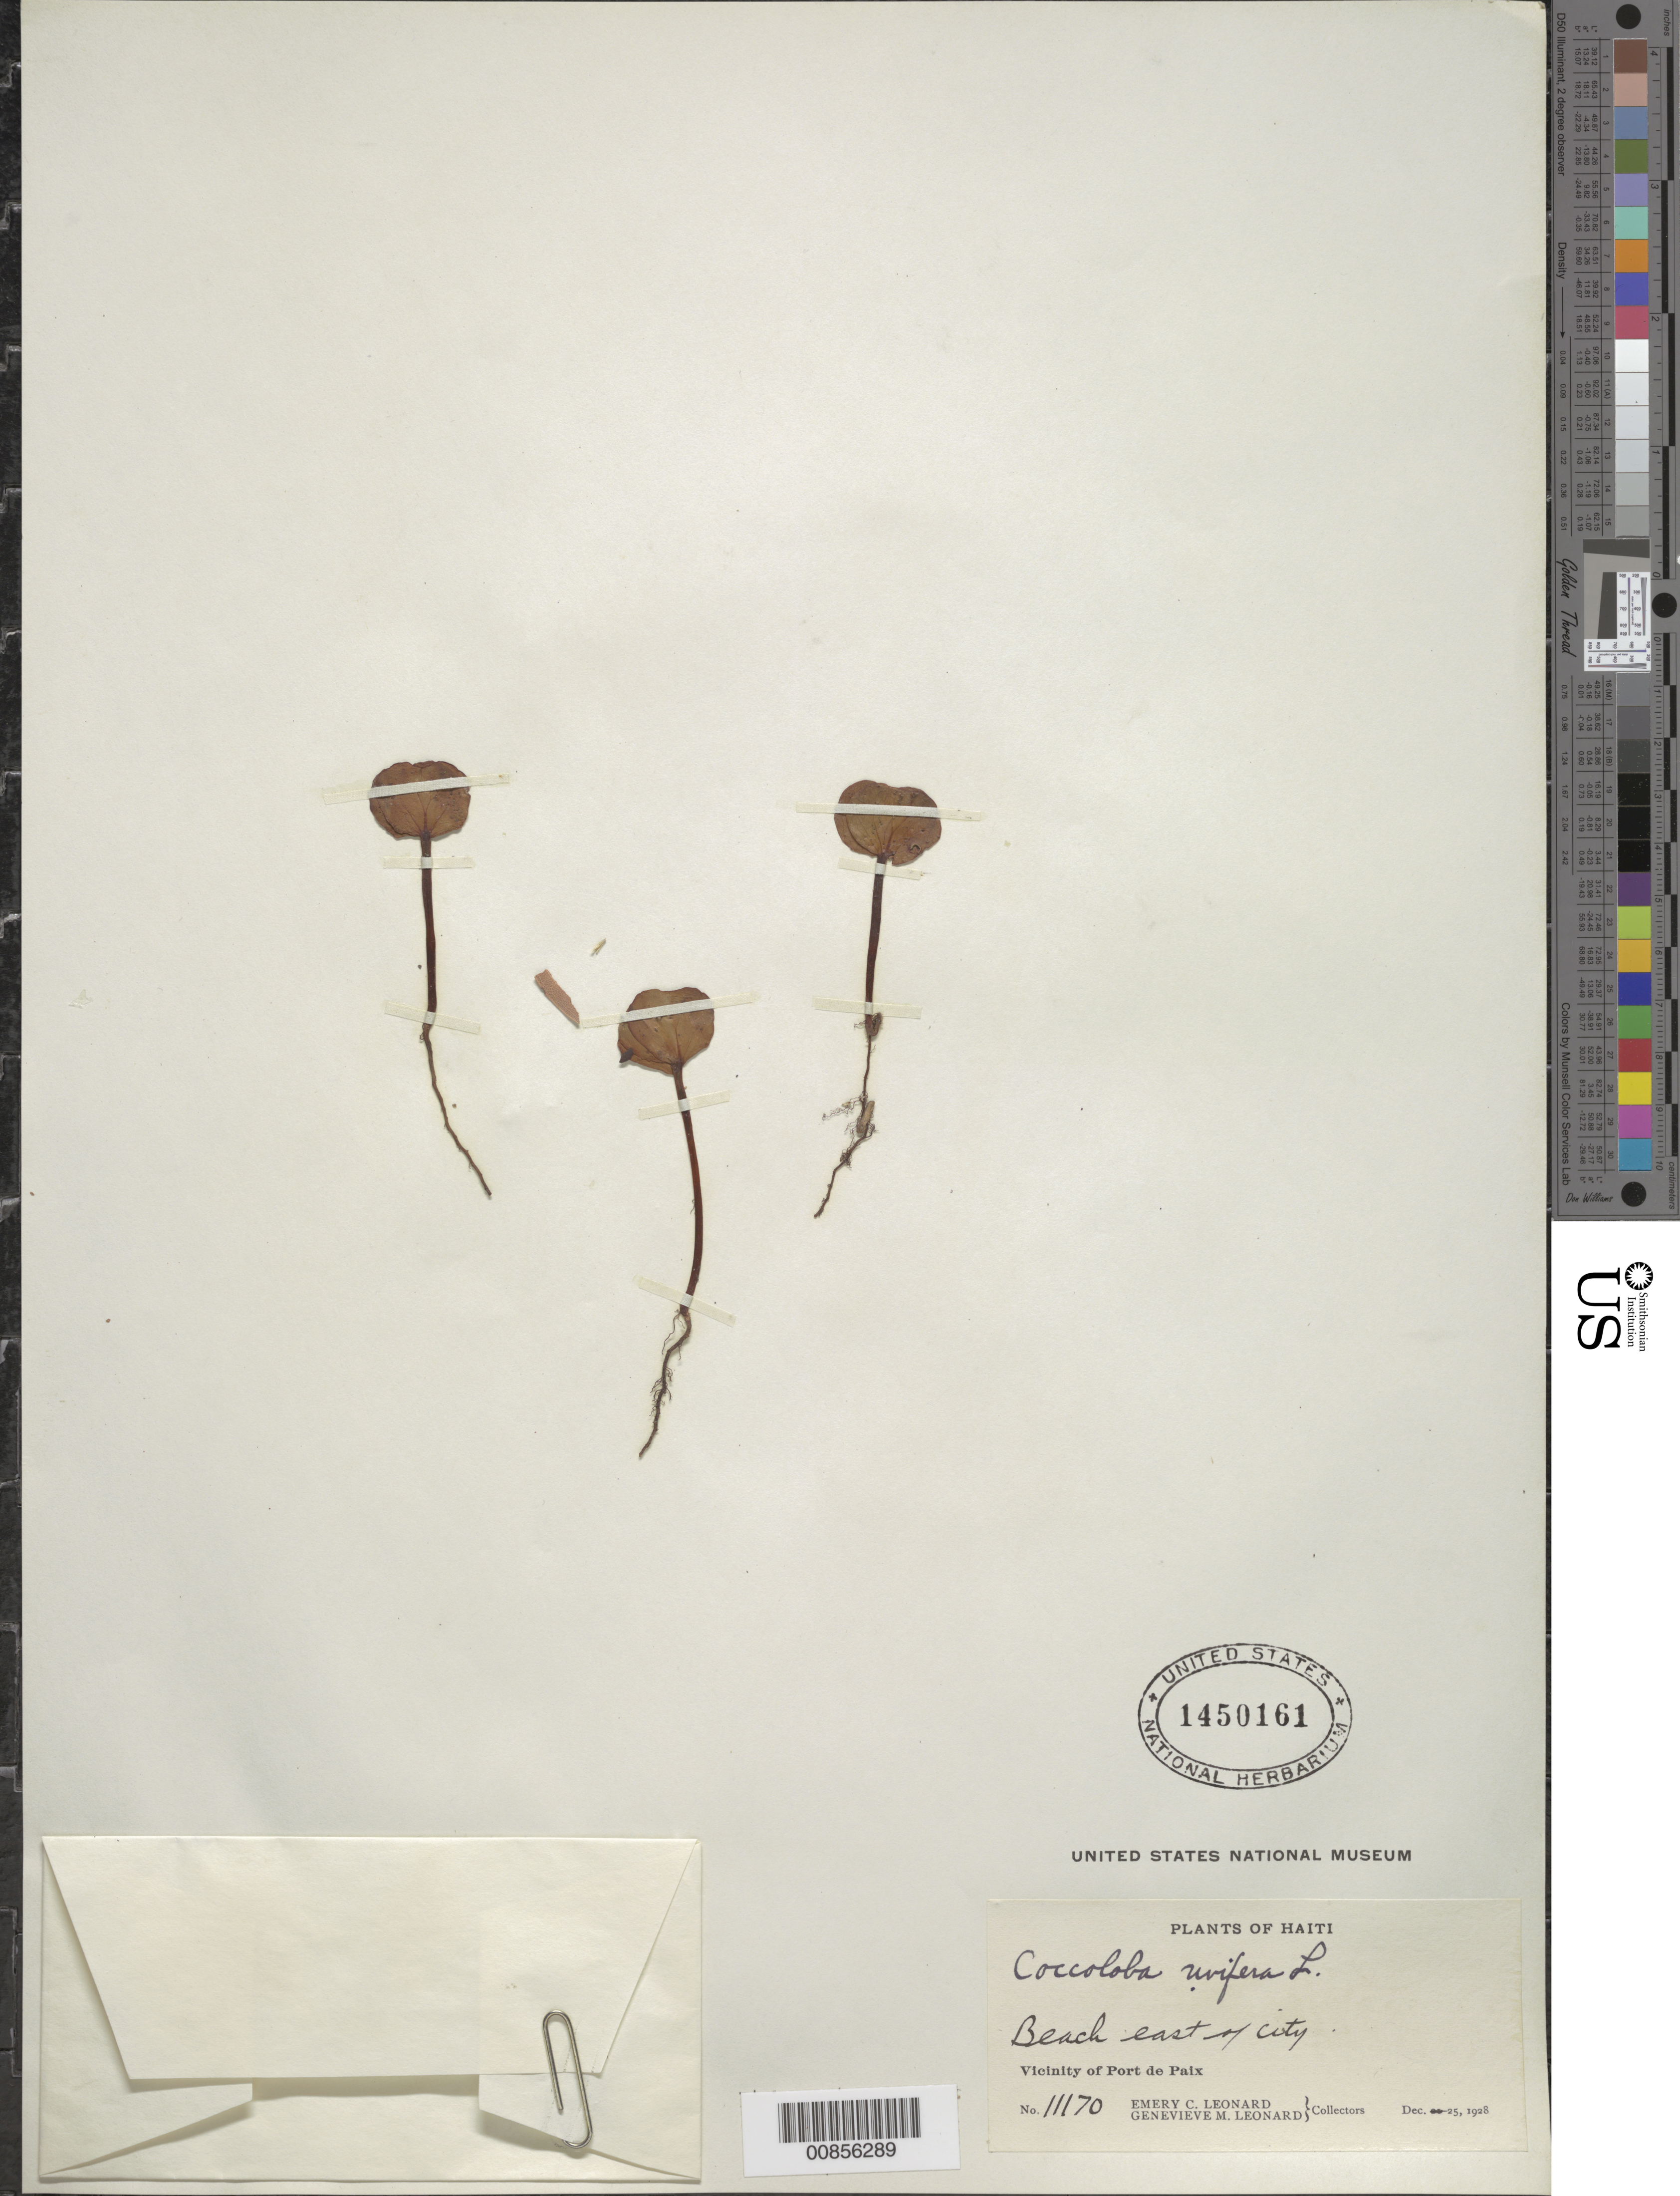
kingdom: Plantae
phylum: Tracheophyta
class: Magnoliopsida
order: Caryophyllales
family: Polygonaceae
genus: Coccoloba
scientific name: Coccoloba uvifera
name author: L.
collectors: E. C. Leonard & G. M. Leonard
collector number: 11170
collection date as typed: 25 Dec 1928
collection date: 1928-12-25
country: Haiti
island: Hispaniola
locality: Vicinity of Port de Paix. Beach east of city.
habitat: Beach.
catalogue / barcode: US 1450161